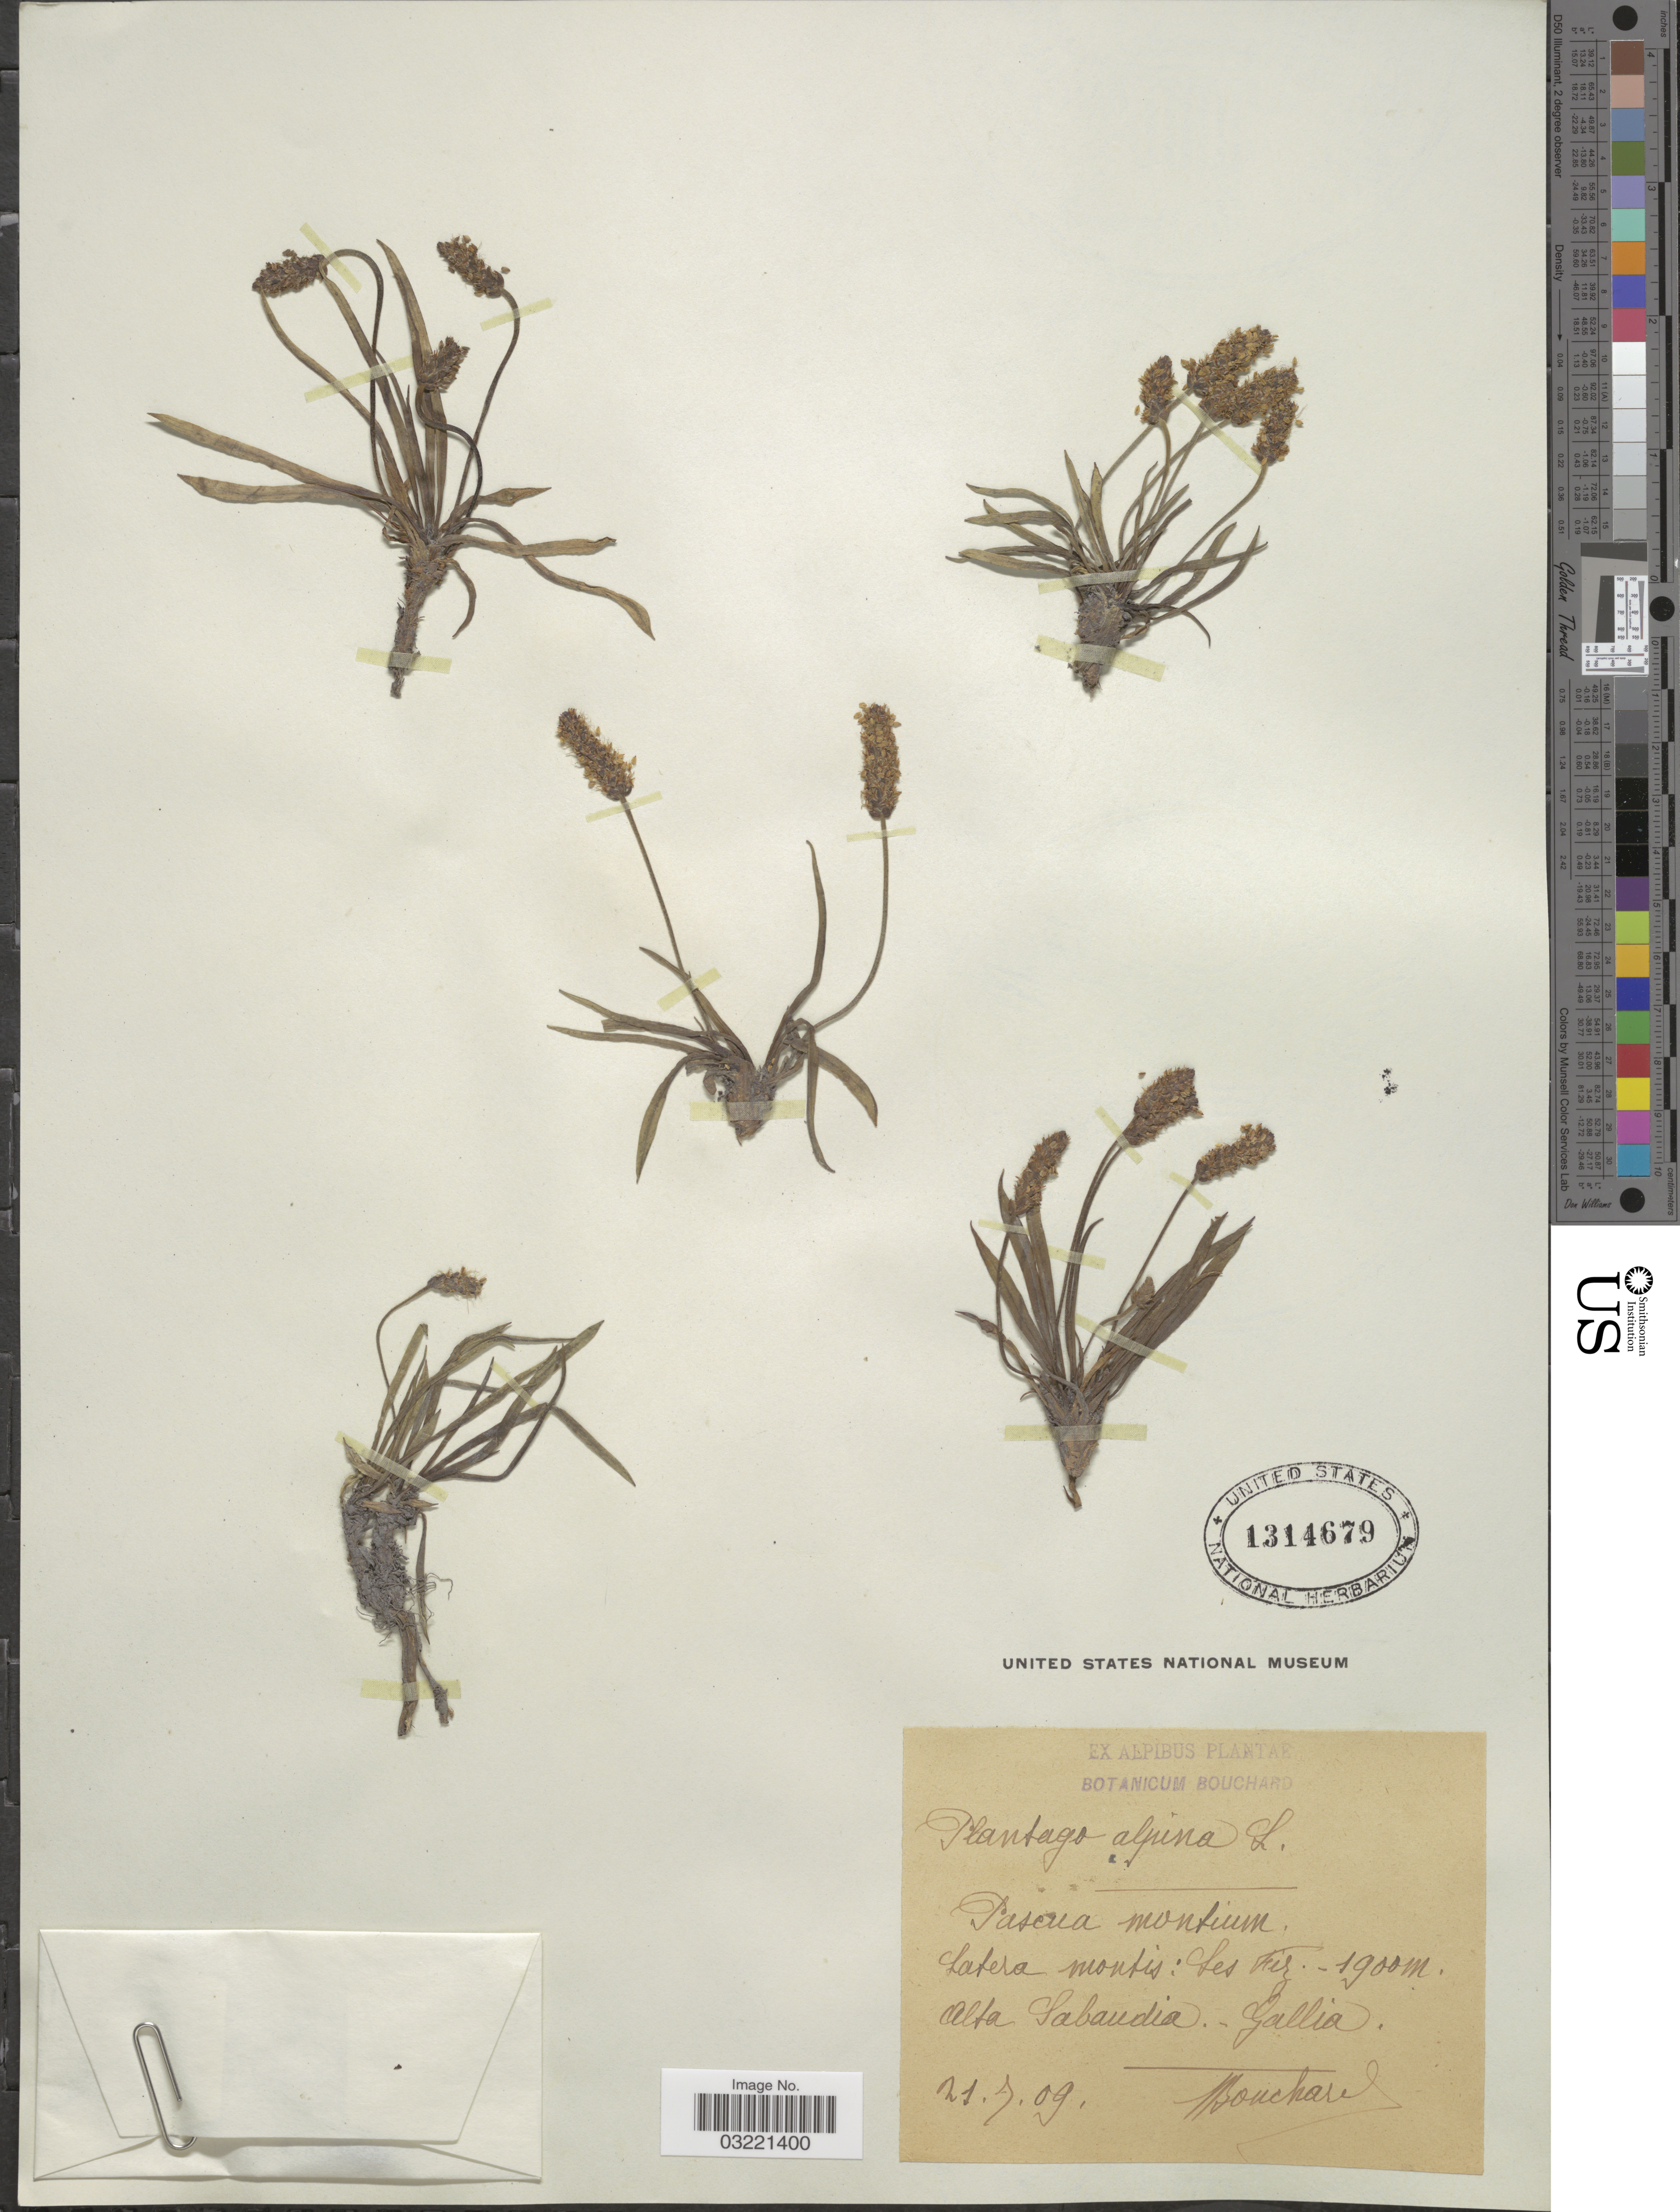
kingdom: Plantae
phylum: Tracheophyta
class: Magnoliopsida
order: Lamiales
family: Plantaginaceae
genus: Plantago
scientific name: Plantago alpina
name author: L.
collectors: J. Bouchard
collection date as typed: Transcribed d/m/y: 21/7/9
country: France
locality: Pascua montium. Latera montis: Les Fiz - alta Sabandia. - Gallia.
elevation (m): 1900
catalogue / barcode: US 1314679